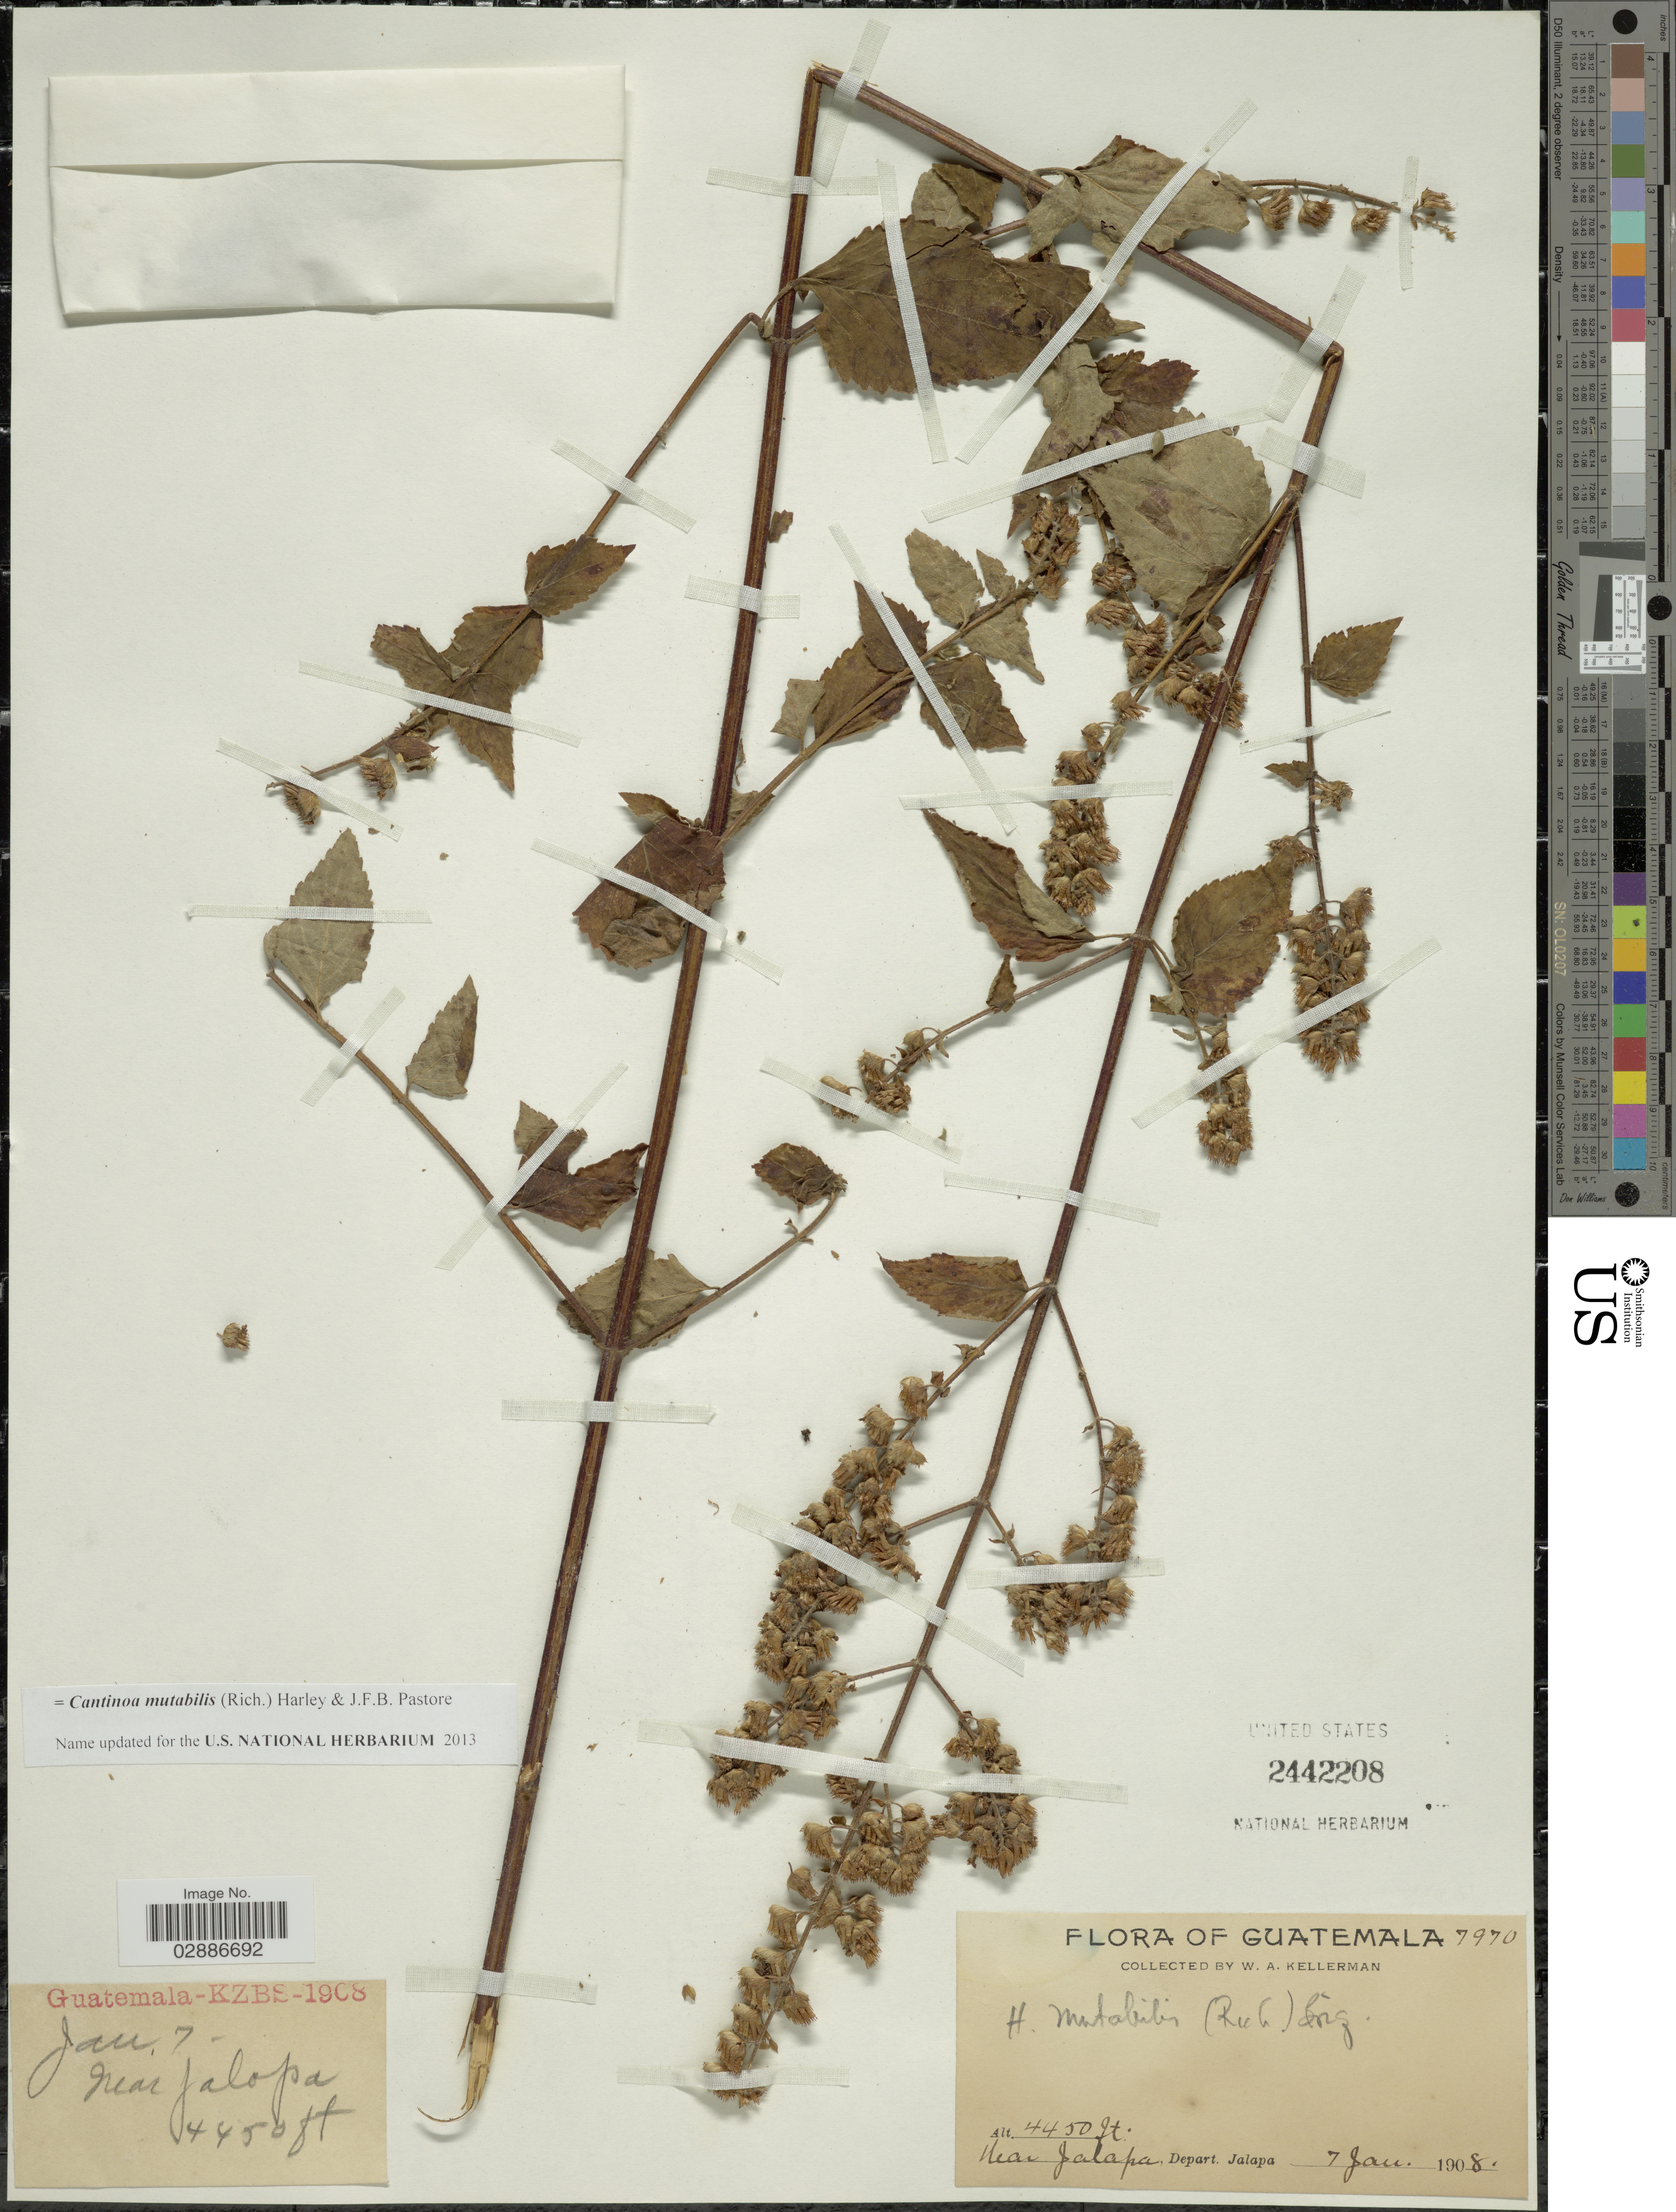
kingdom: Plantae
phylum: Tracheophyta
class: Magnoliopsida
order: Lamiales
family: Lamiaceae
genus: Cantinoa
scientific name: Cantinoa mutabilis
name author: (Epling) Harley & J.F.B. Pastore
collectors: W. Kellerman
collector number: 7970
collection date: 1908-01-07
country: Guatemala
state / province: Jalapa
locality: Near Jalapa, Depart. Jalapa.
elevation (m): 1356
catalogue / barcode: US 2442208